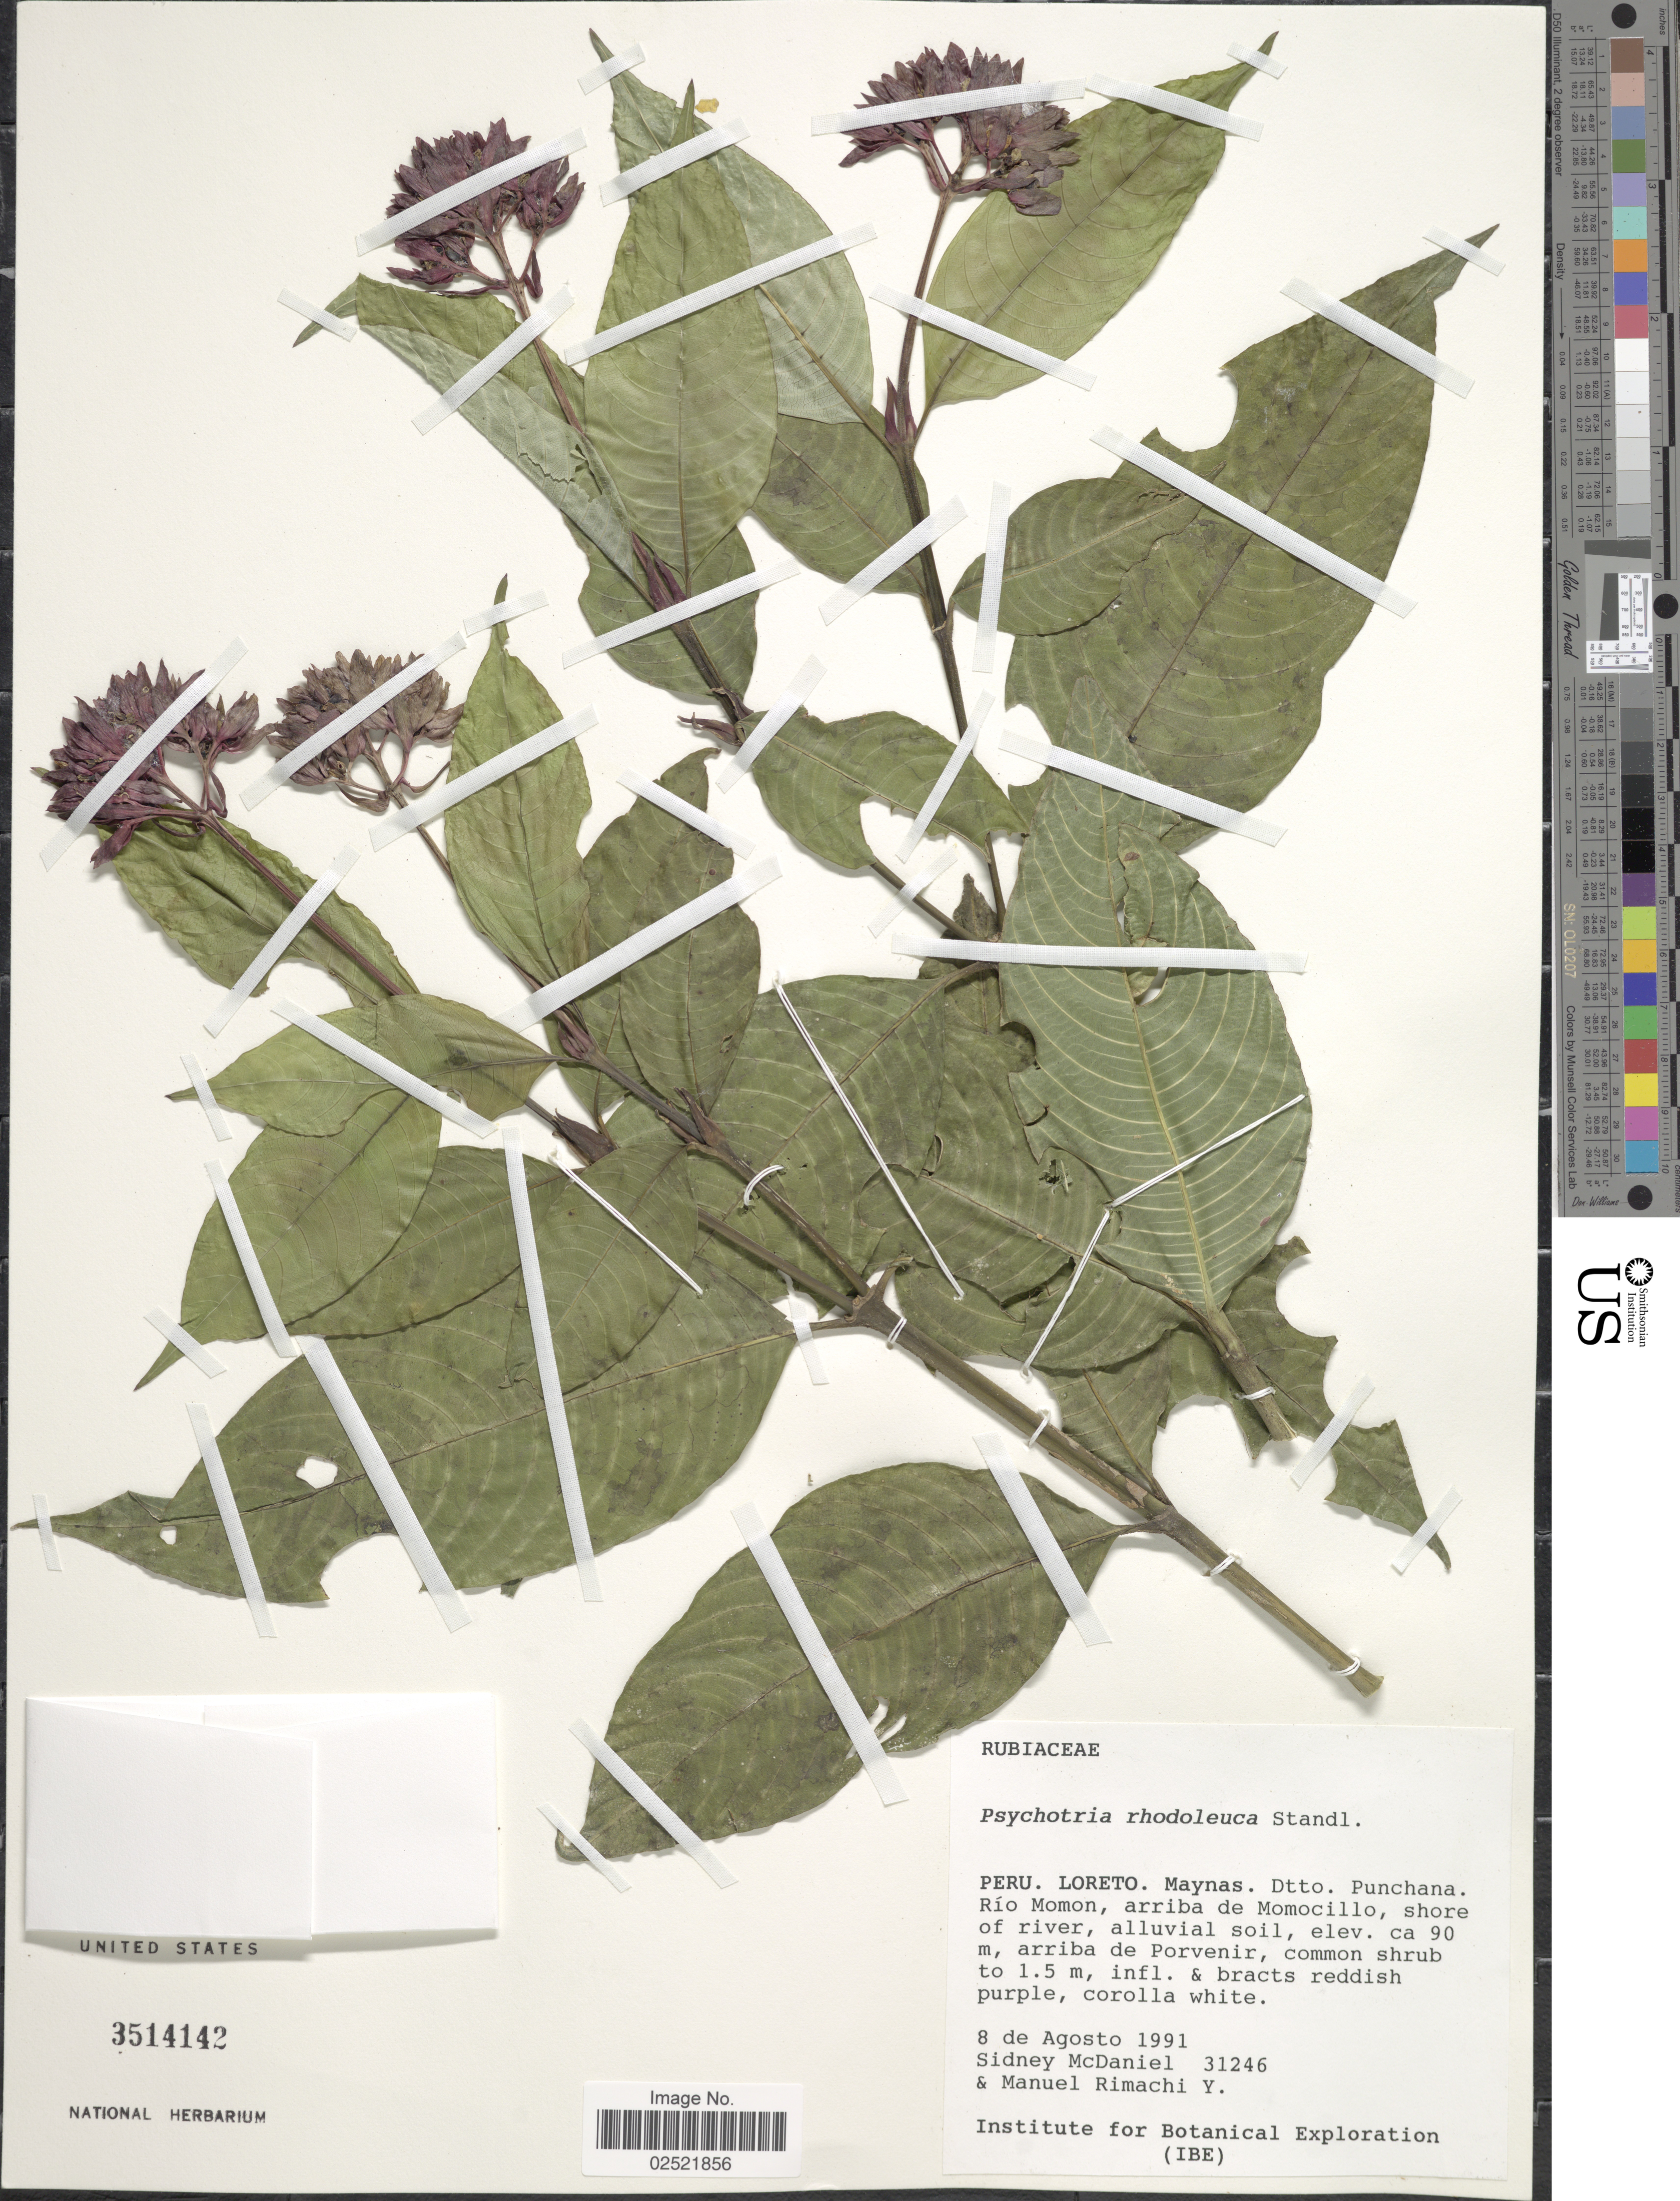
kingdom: Plantae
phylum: Tracheophyta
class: Magnoliopsida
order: Gentianales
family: Rubiaceae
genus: Psychotria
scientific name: Psychotria rhodoleuca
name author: Müll. Arg.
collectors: S. McDaniel & M. Rimachi Y.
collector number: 31246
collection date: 1991-08-08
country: Peru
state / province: Loreto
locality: Maynas, Dtto. Punchana, Rio Momon, arriba de Momocillo, shore of river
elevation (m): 90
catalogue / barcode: US 3514142